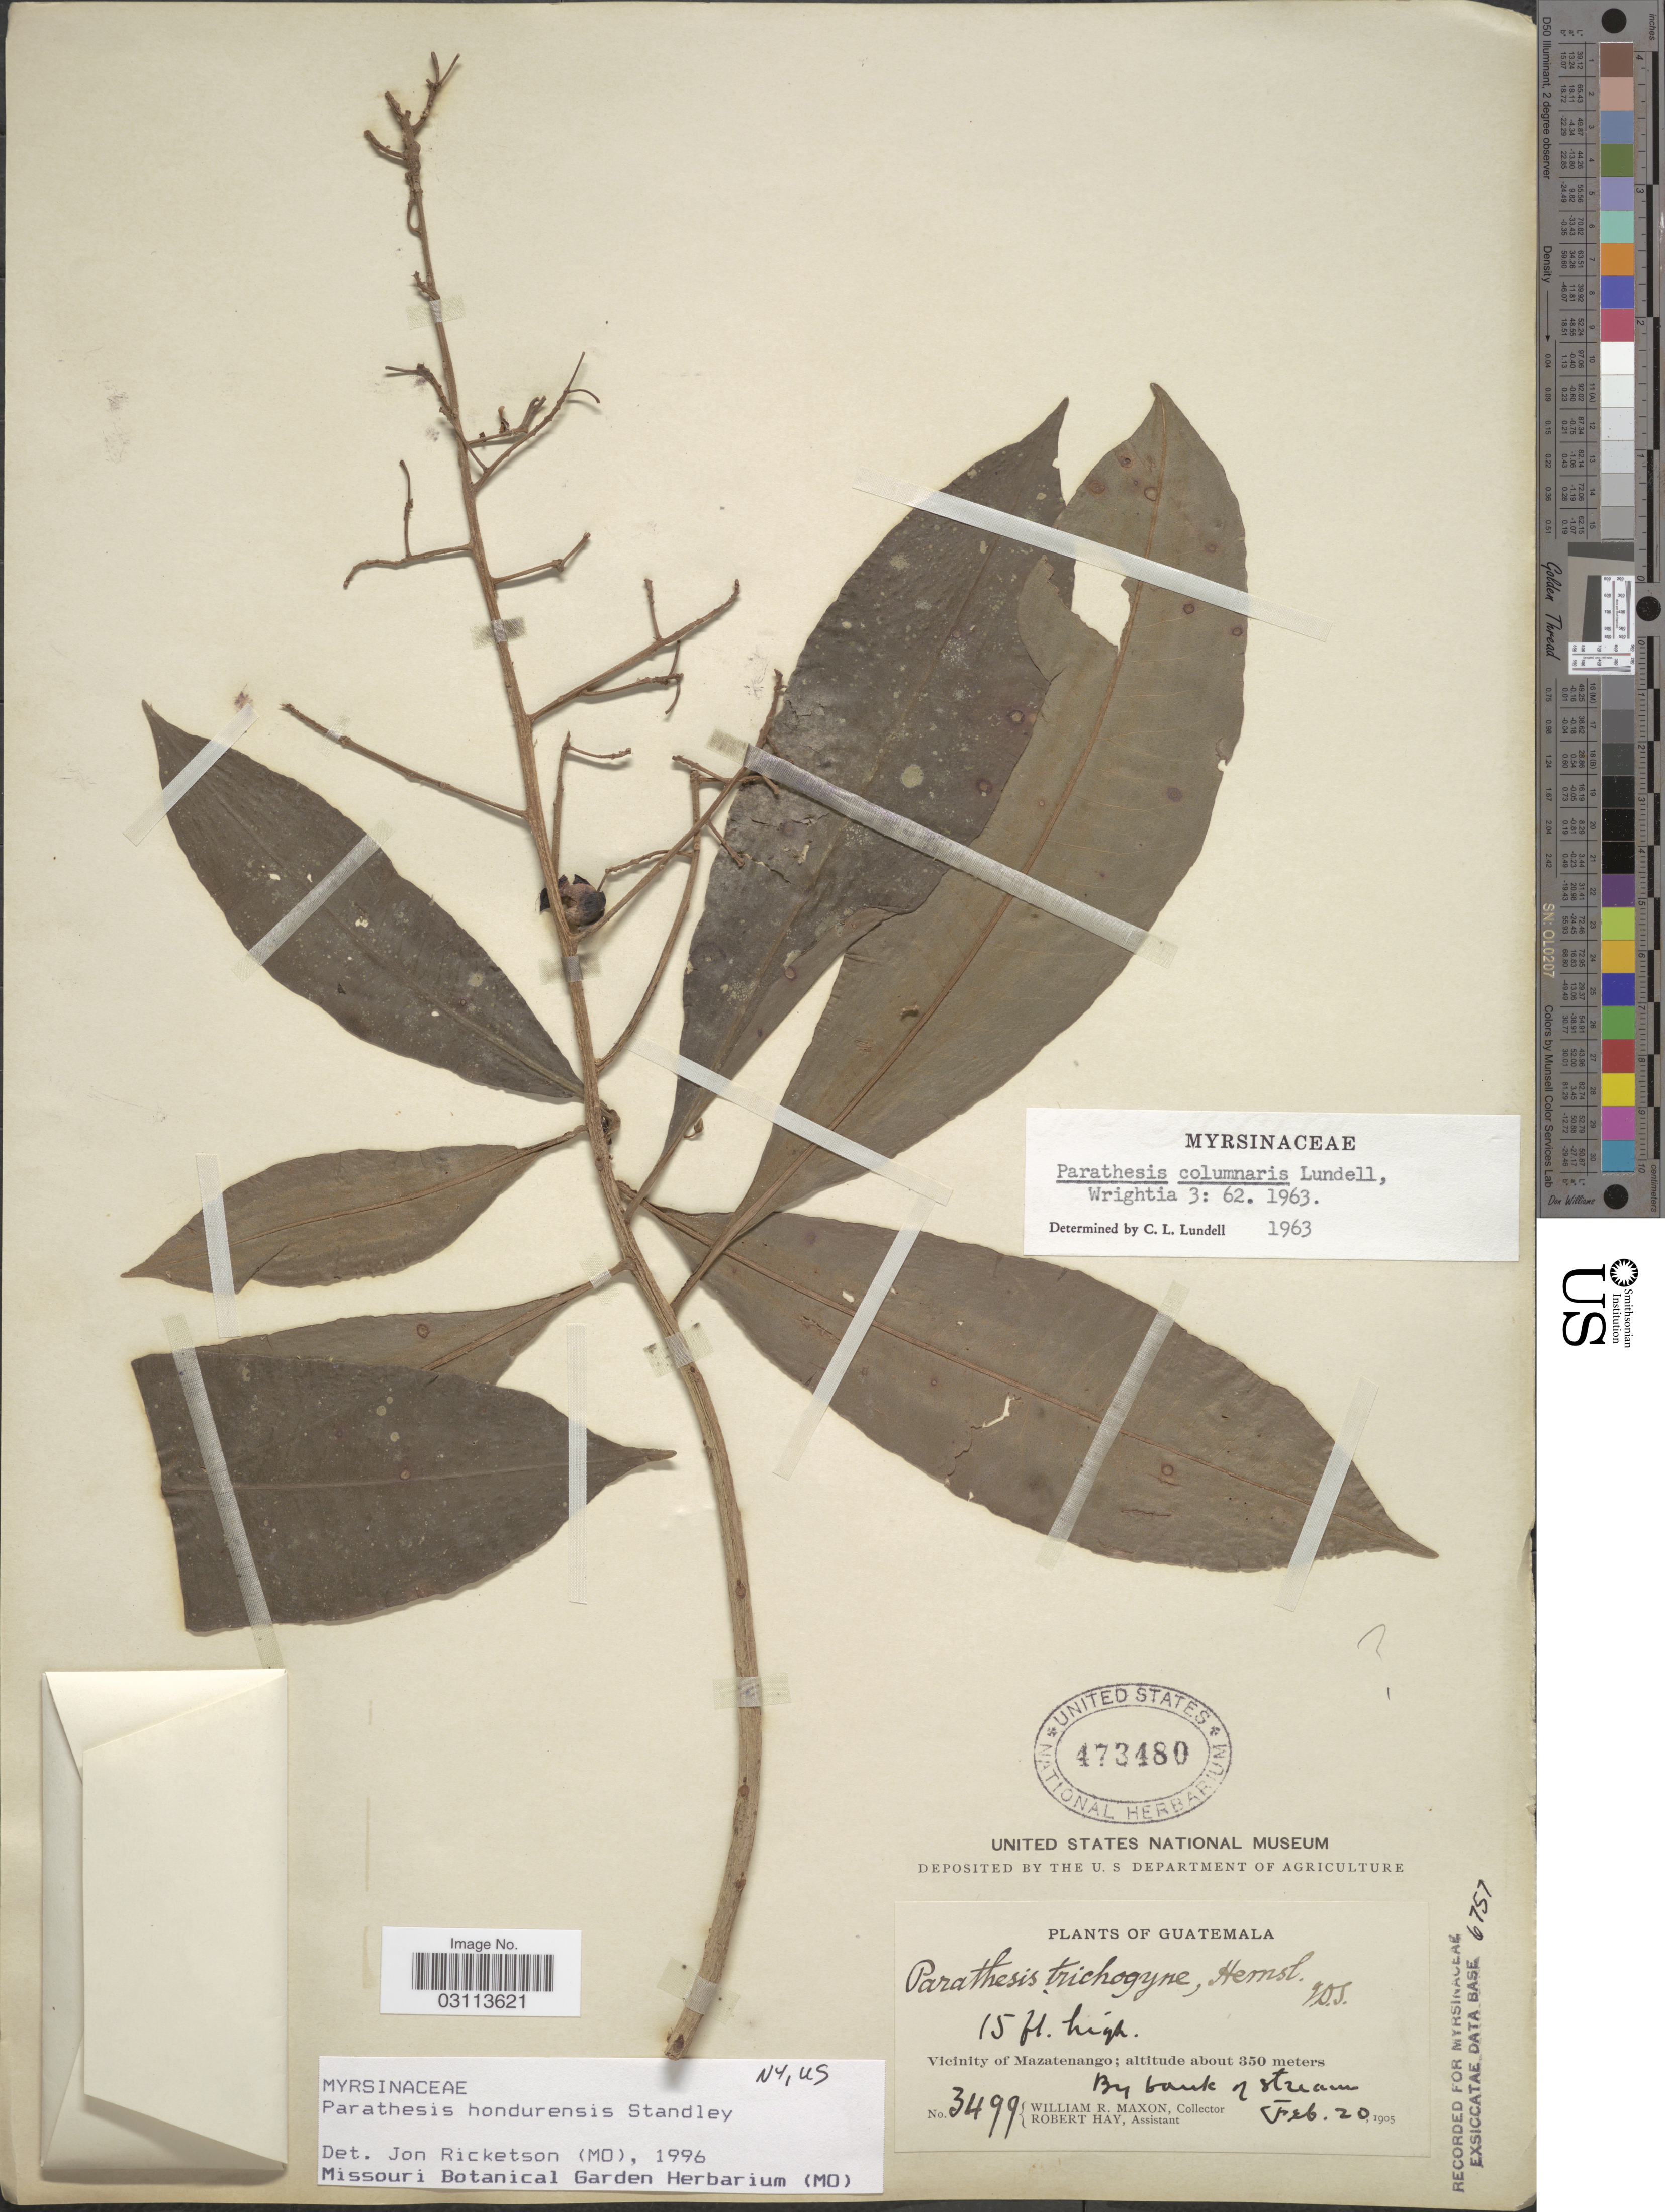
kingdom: Plantae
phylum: Tracheophyta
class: Magnoliopsida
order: Ericales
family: Primulaceae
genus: Parathesis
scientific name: Parathesis hondurensis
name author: Standl.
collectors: W. R. Maxon & R. H. Hay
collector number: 3499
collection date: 1905-02-20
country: Guatemala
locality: Vicinity of Mazatenango.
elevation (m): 350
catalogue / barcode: US 473480